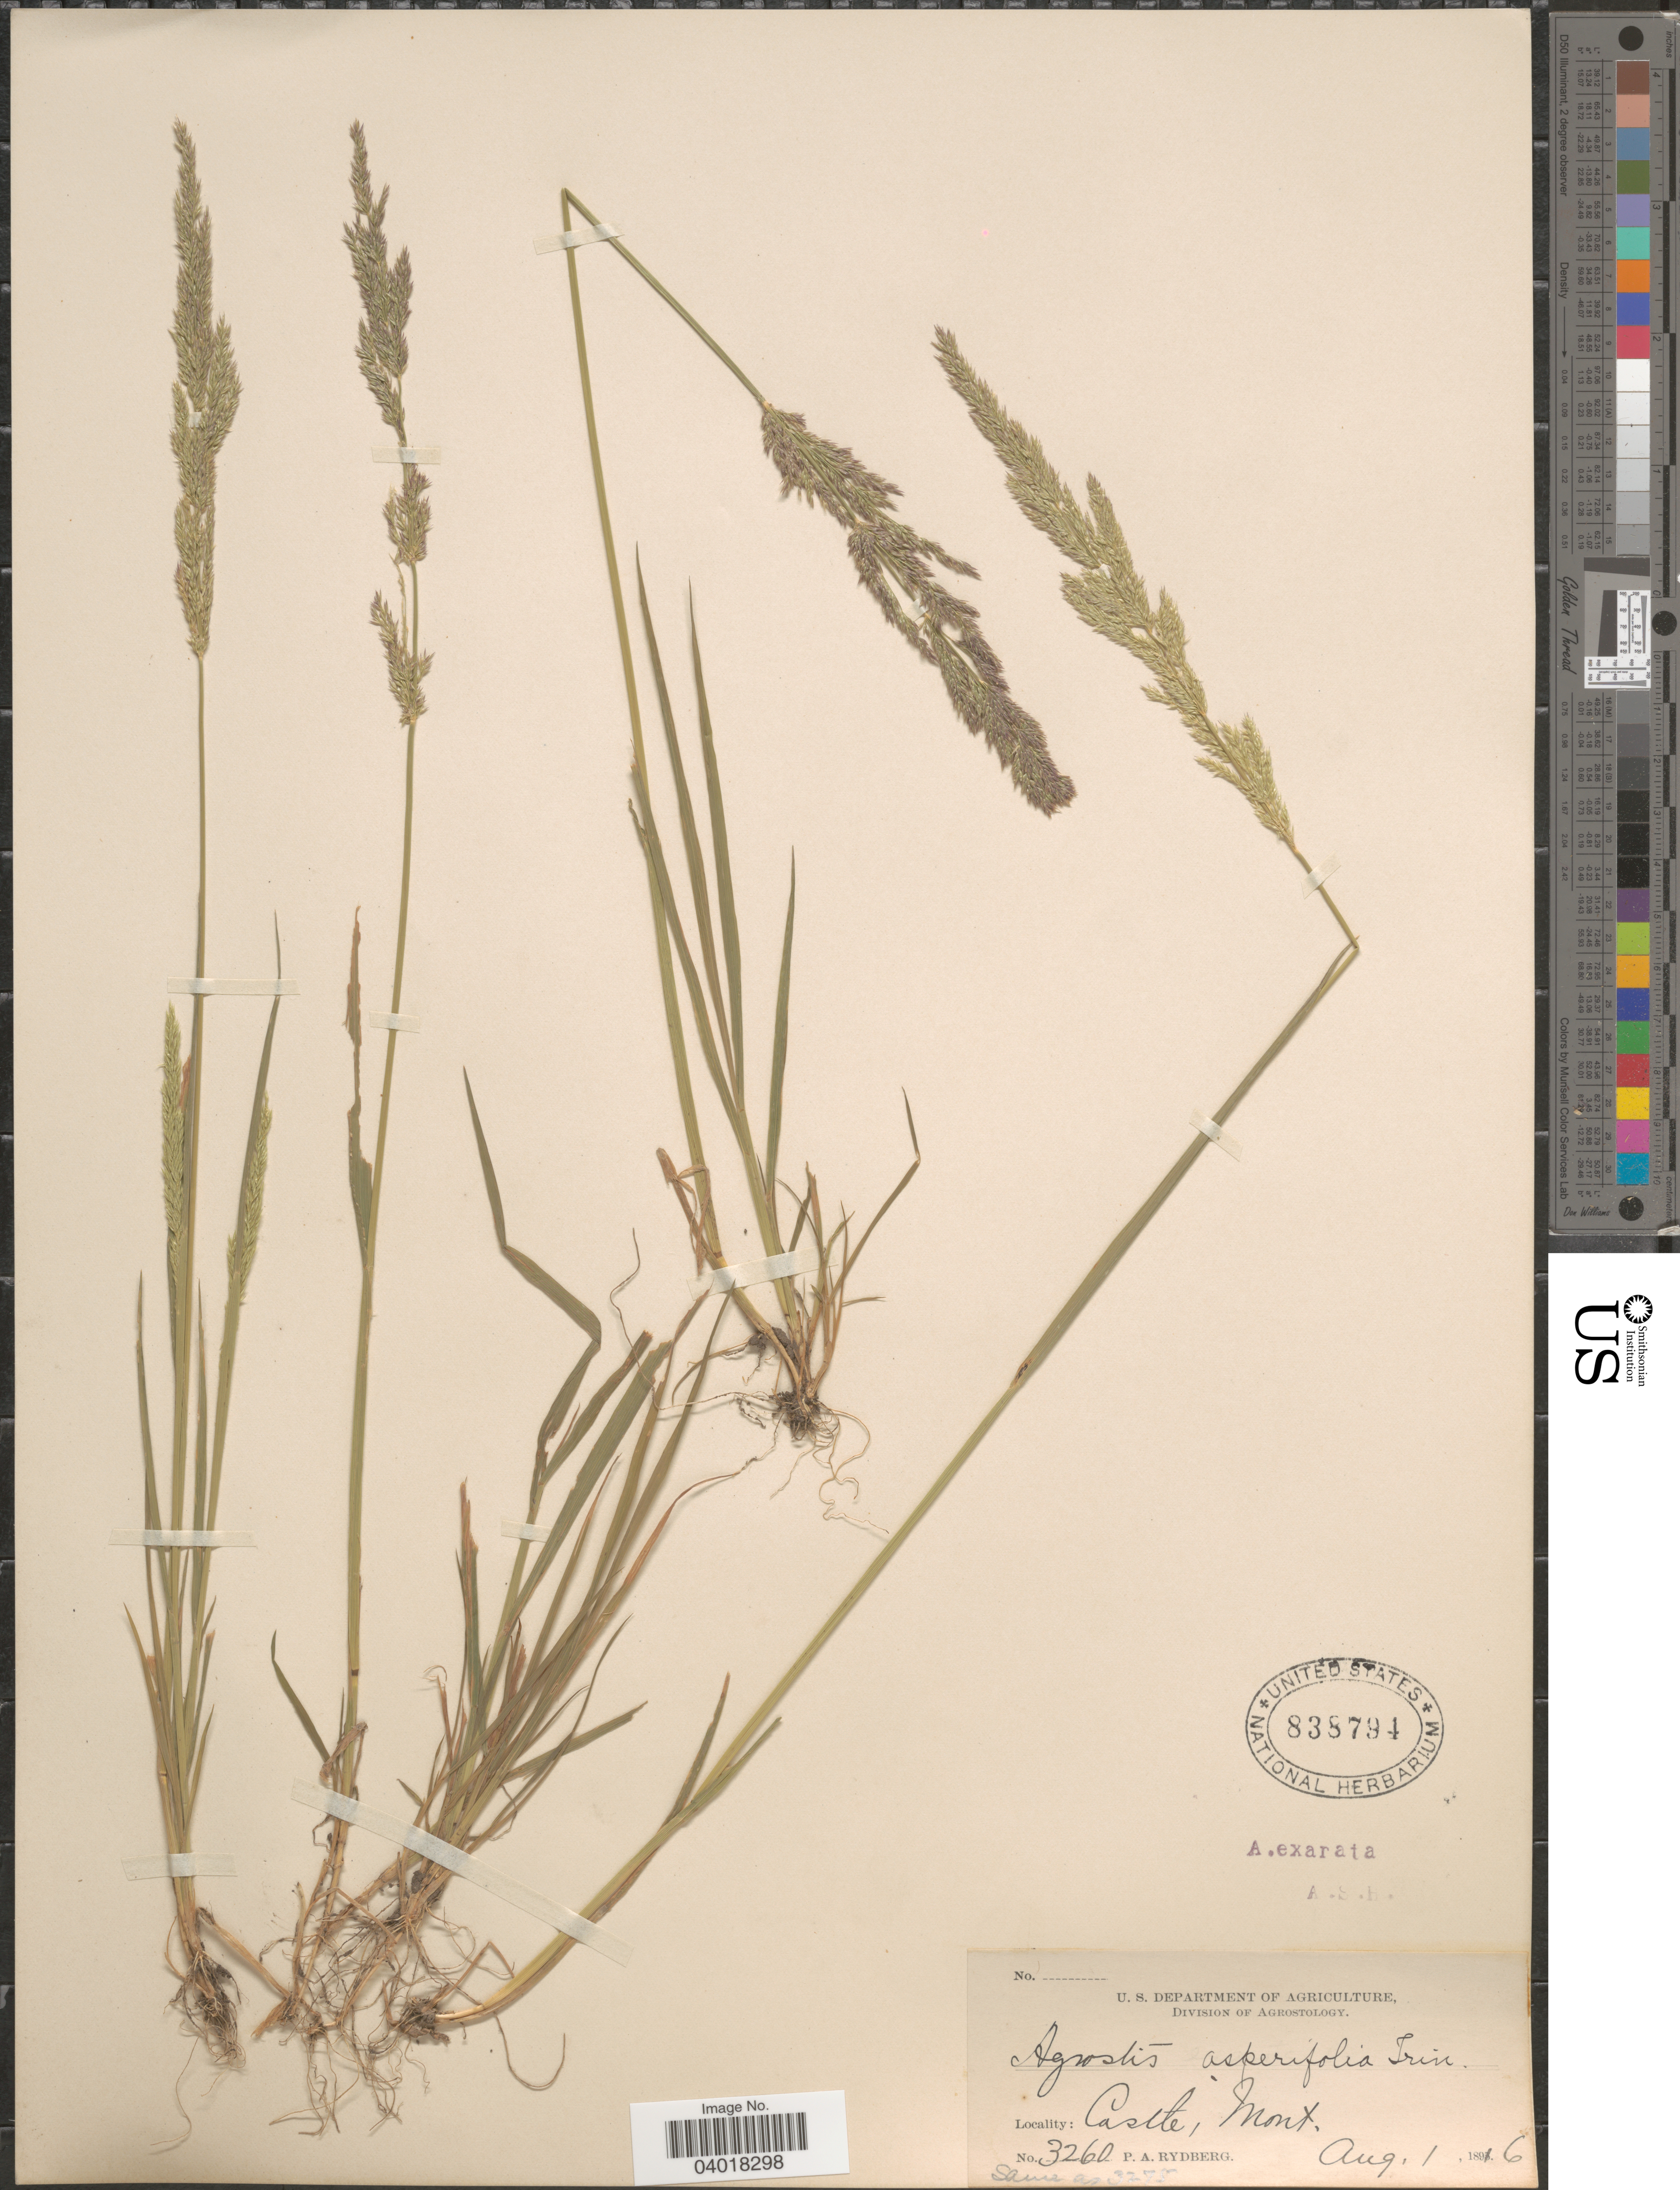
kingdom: Plantae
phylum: Tracheophyta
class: Liliopsida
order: Poales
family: Poaceae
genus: Agrostis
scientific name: Agrostis exarata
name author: Trin.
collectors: P. A. Rydberg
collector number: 3260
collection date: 1896-08-01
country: United States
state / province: Montana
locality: Castle.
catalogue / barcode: US 838794